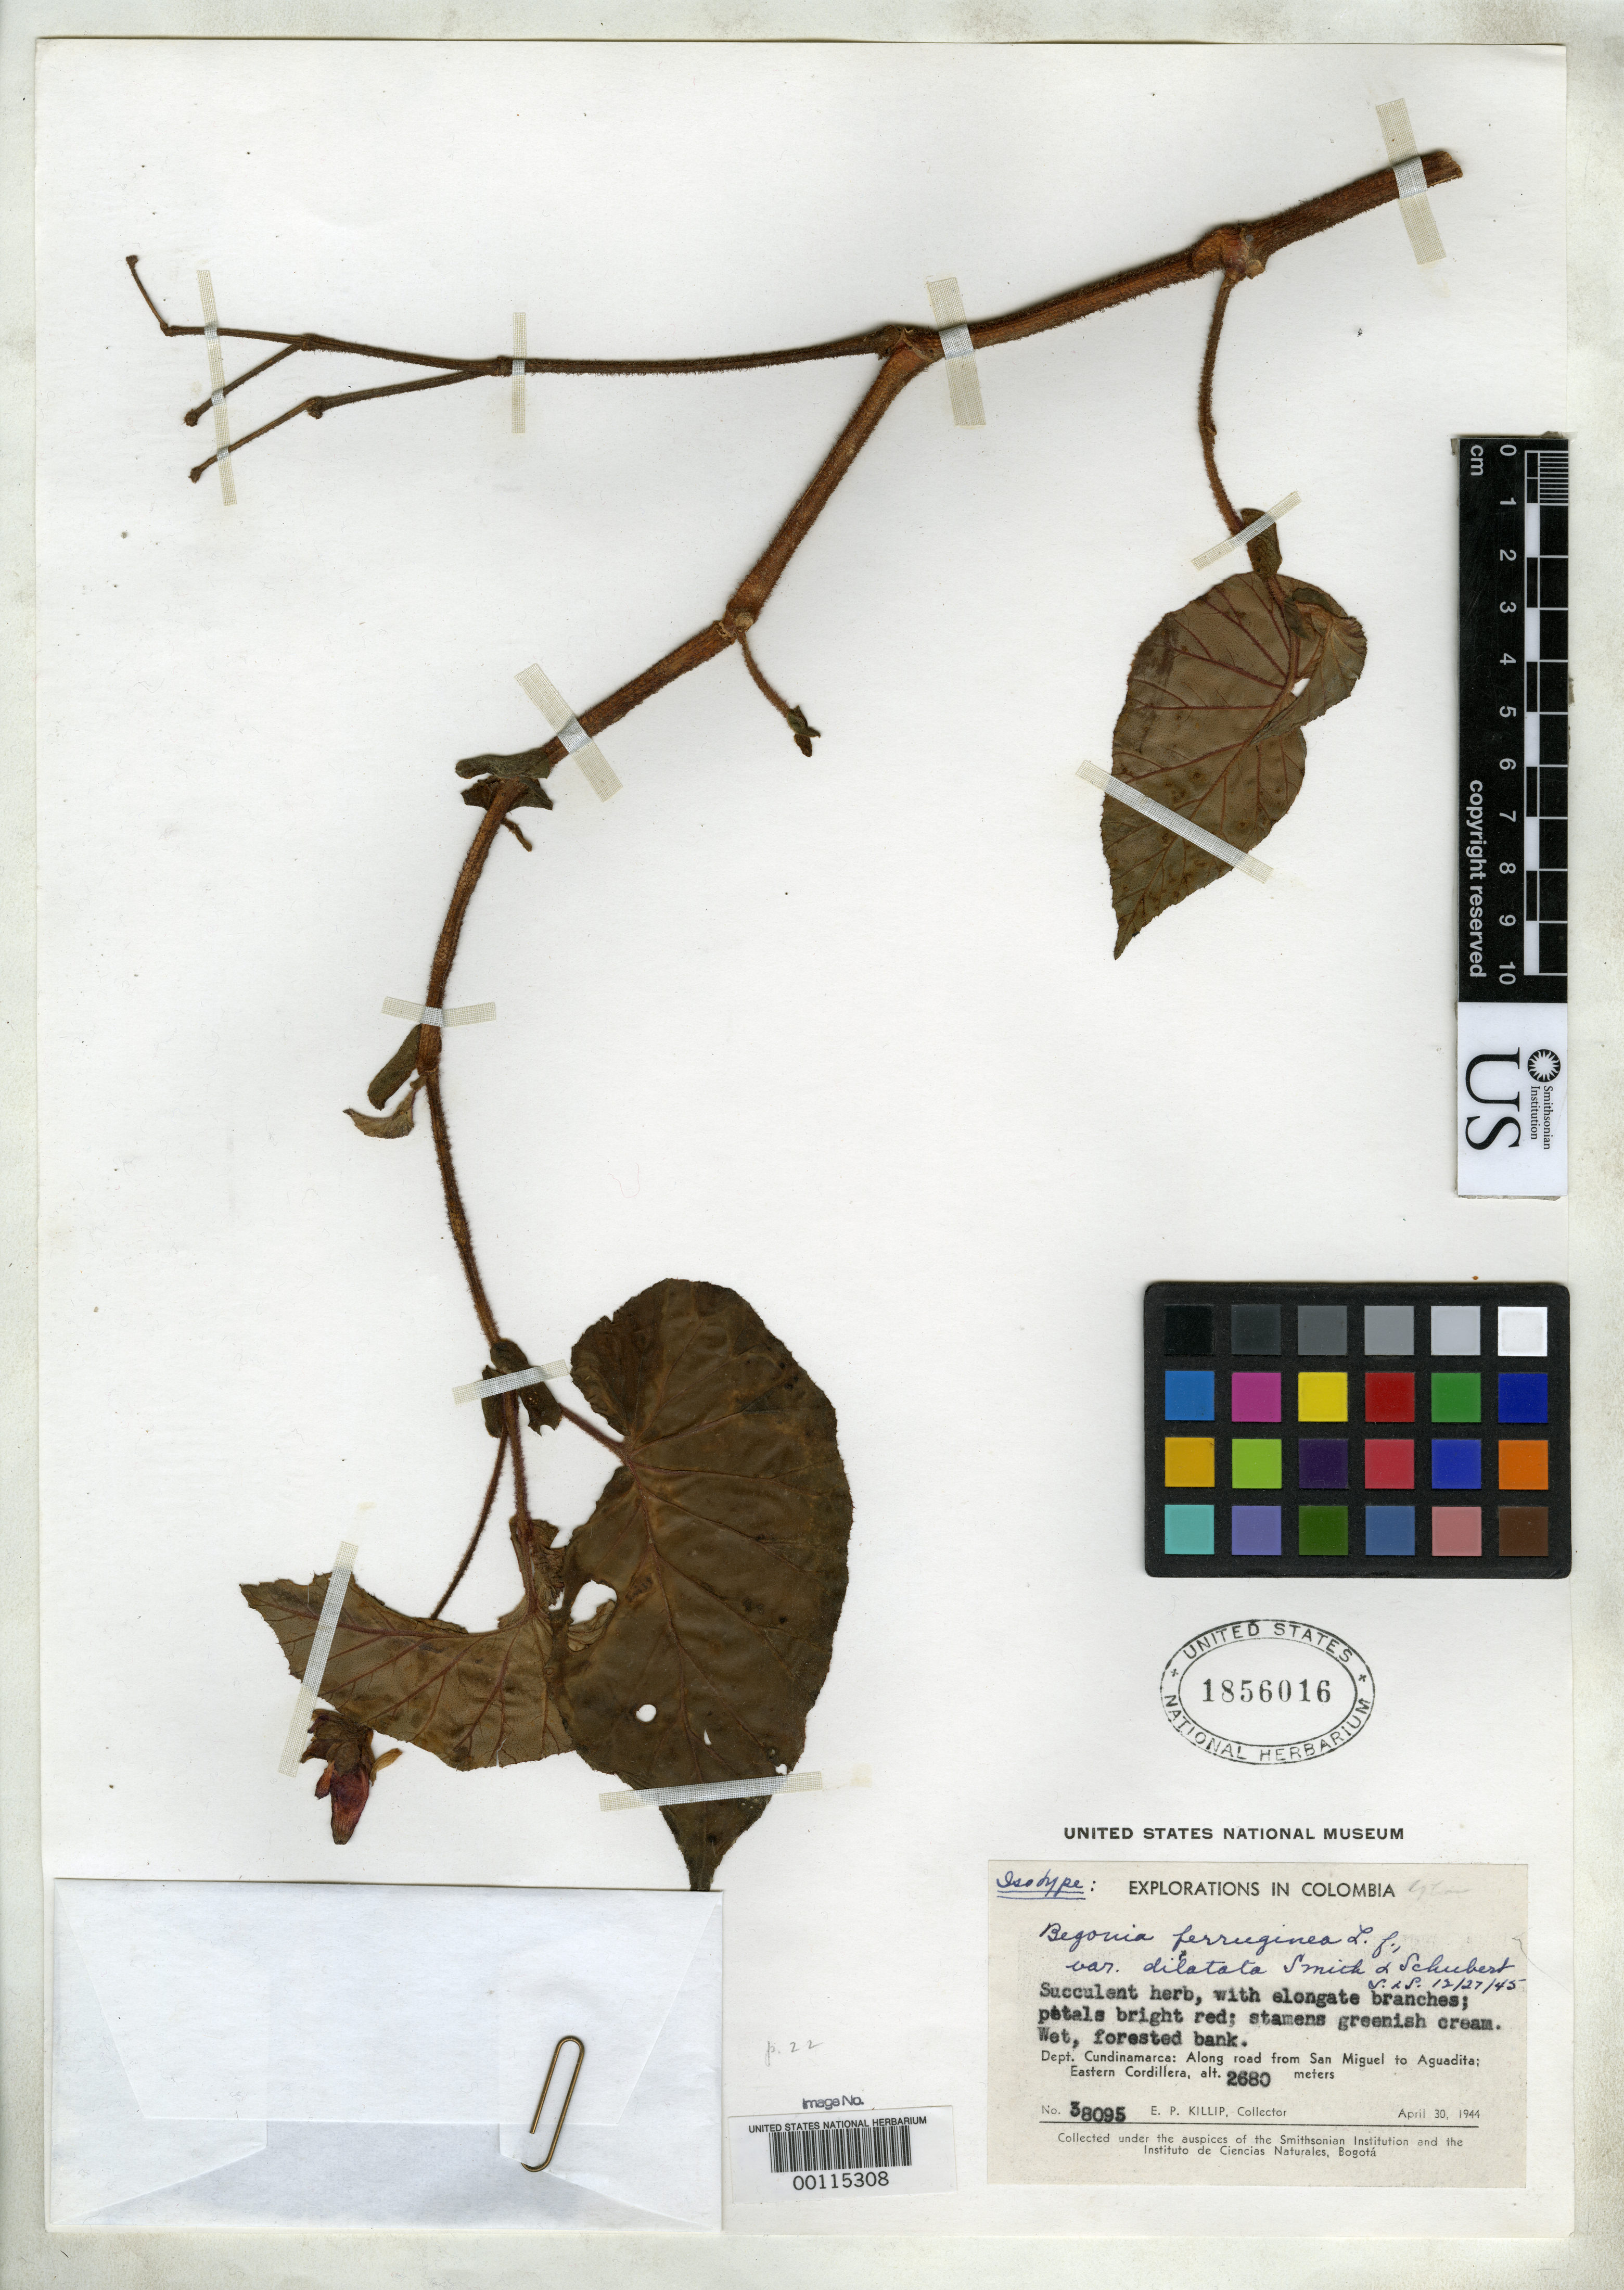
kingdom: Plantae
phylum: Tracheophyta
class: Magnoliopsida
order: Cucurbitales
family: Begoniaceae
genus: Begonia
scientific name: Begonia ferruginea var. dilatata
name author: L.B. Sm. & B.G. Schub.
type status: Isotype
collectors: E. P. Killip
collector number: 38095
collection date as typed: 30 Apr 1944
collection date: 1944-04-30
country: Colombia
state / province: Cundinamarca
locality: Between Sal Miguel and Aguadita.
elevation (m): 2680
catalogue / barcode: US 1856016